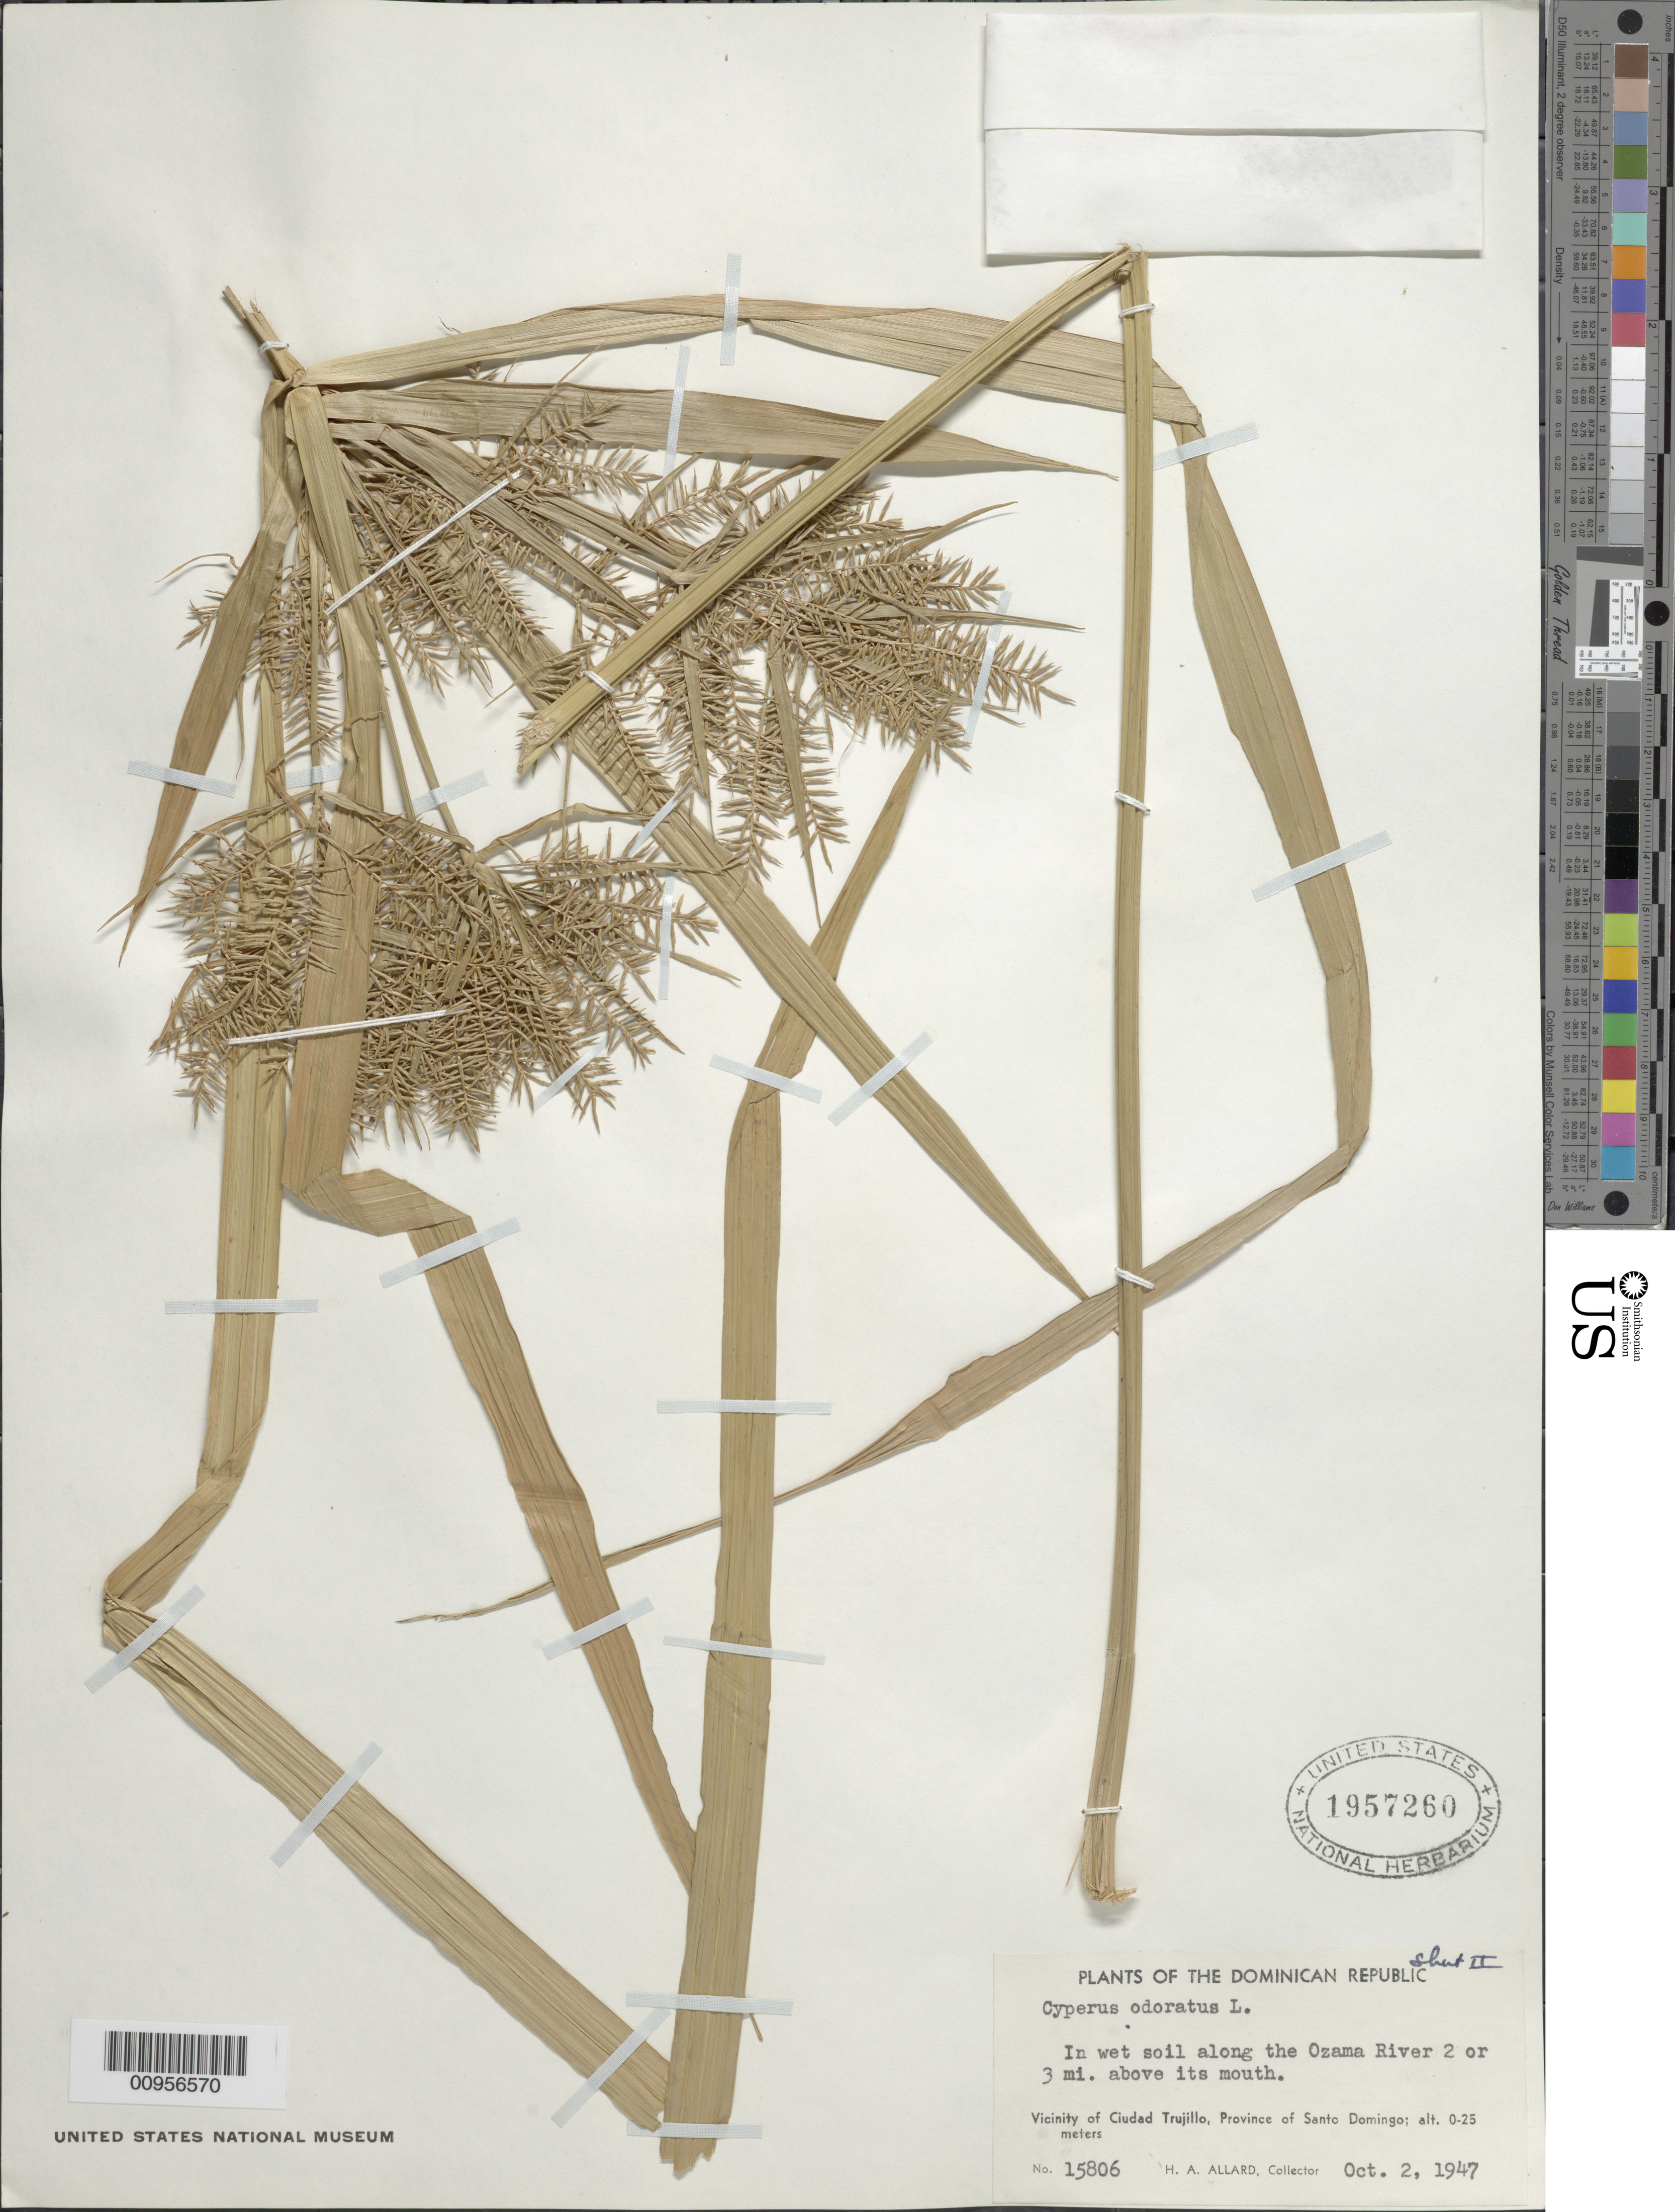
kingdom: Plantae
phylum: Tracheophyta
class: Liliopsida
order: Poales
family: Cyperaceae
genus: Cyperus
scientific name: Cyperus odoratus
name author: L.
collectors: H. A. Allard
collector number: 15806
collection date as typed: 02 Oct 1947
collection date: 1947-10-02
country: Dominican Republic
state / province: Santo Domingo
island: Hispaniola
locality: Vicinity of Ciudad Trujillo, along the Ozama River, 2 or 3 miles above its mouth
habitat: In wet soil along river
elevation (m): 0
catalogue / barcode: US 1957260